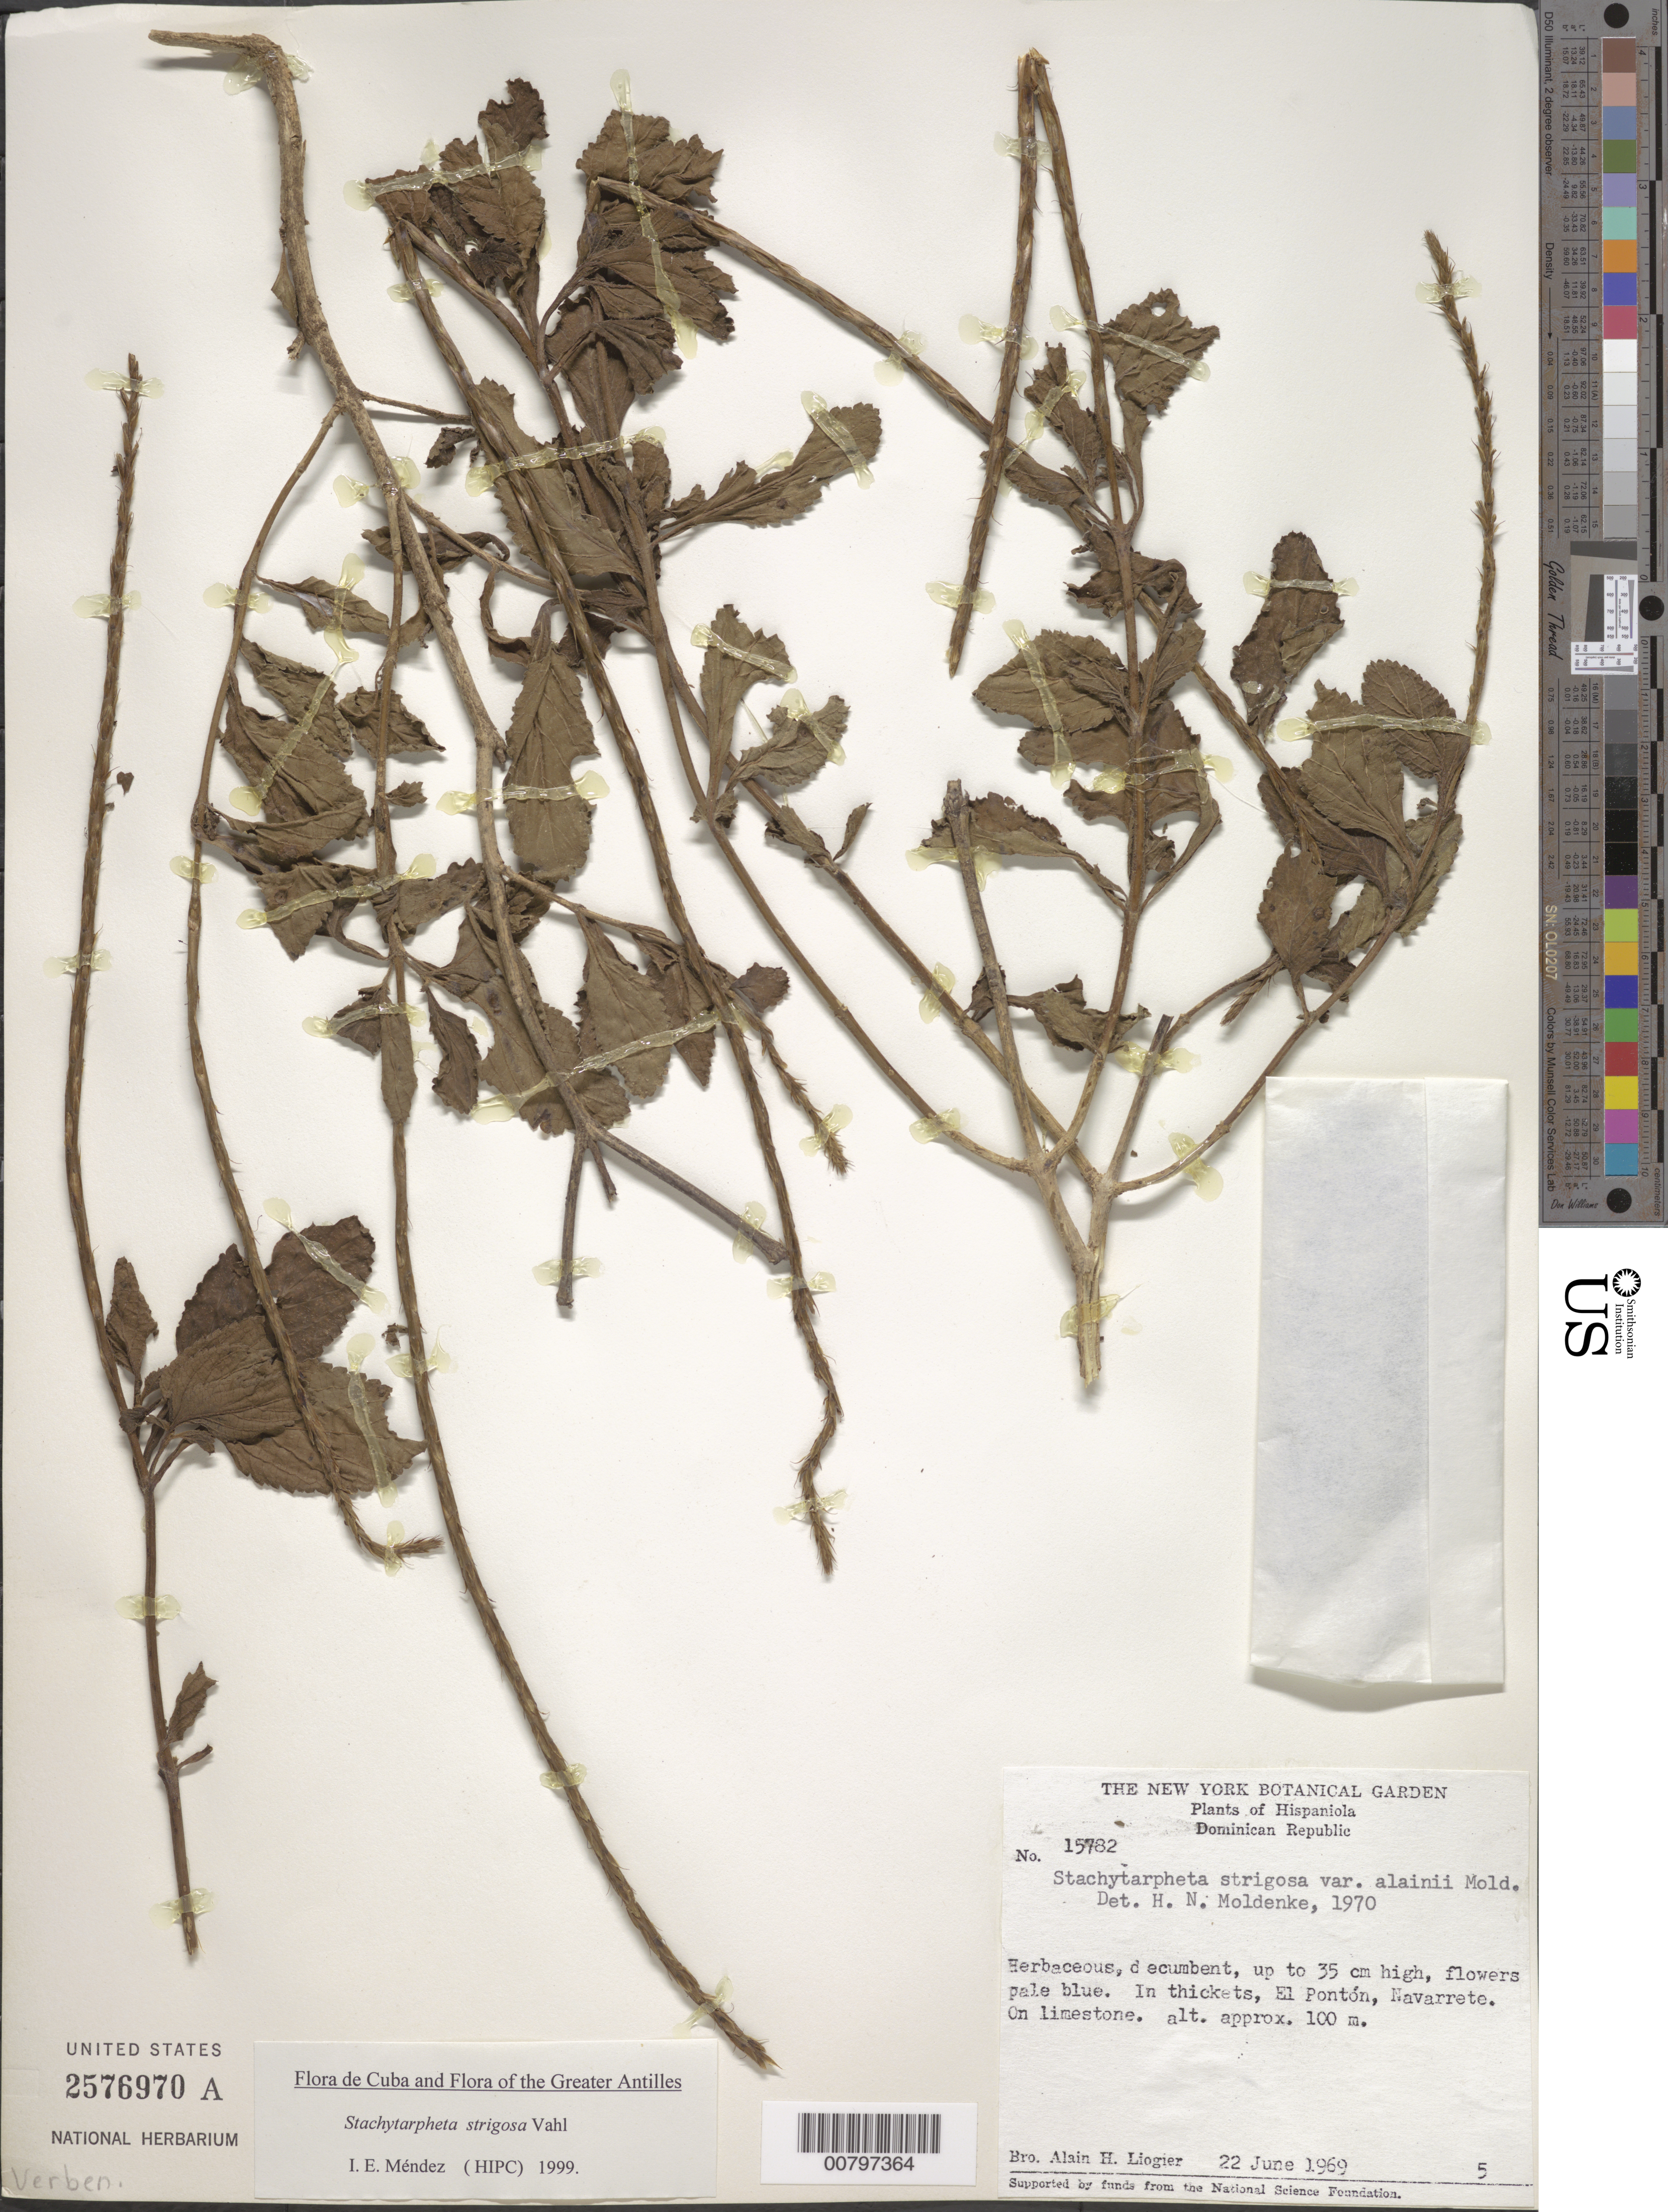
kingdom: Plantae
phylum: Tracheophyta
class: Magnoliopsida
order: Lamiales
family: Verbenaceae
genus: Stachytarpheta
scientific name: Stachytarpheta strigosa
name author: Vahl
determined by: Méndez, Isidro E., (HIPC)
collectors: A. H. Liogier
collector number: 15782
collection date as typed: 22 Jun 1969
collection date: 1969-06-22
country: Dominican Republic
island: Hispaniola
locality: El Pontón, Navarrete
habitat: In thickets on limestone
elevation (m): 100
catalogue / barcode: US 2576970